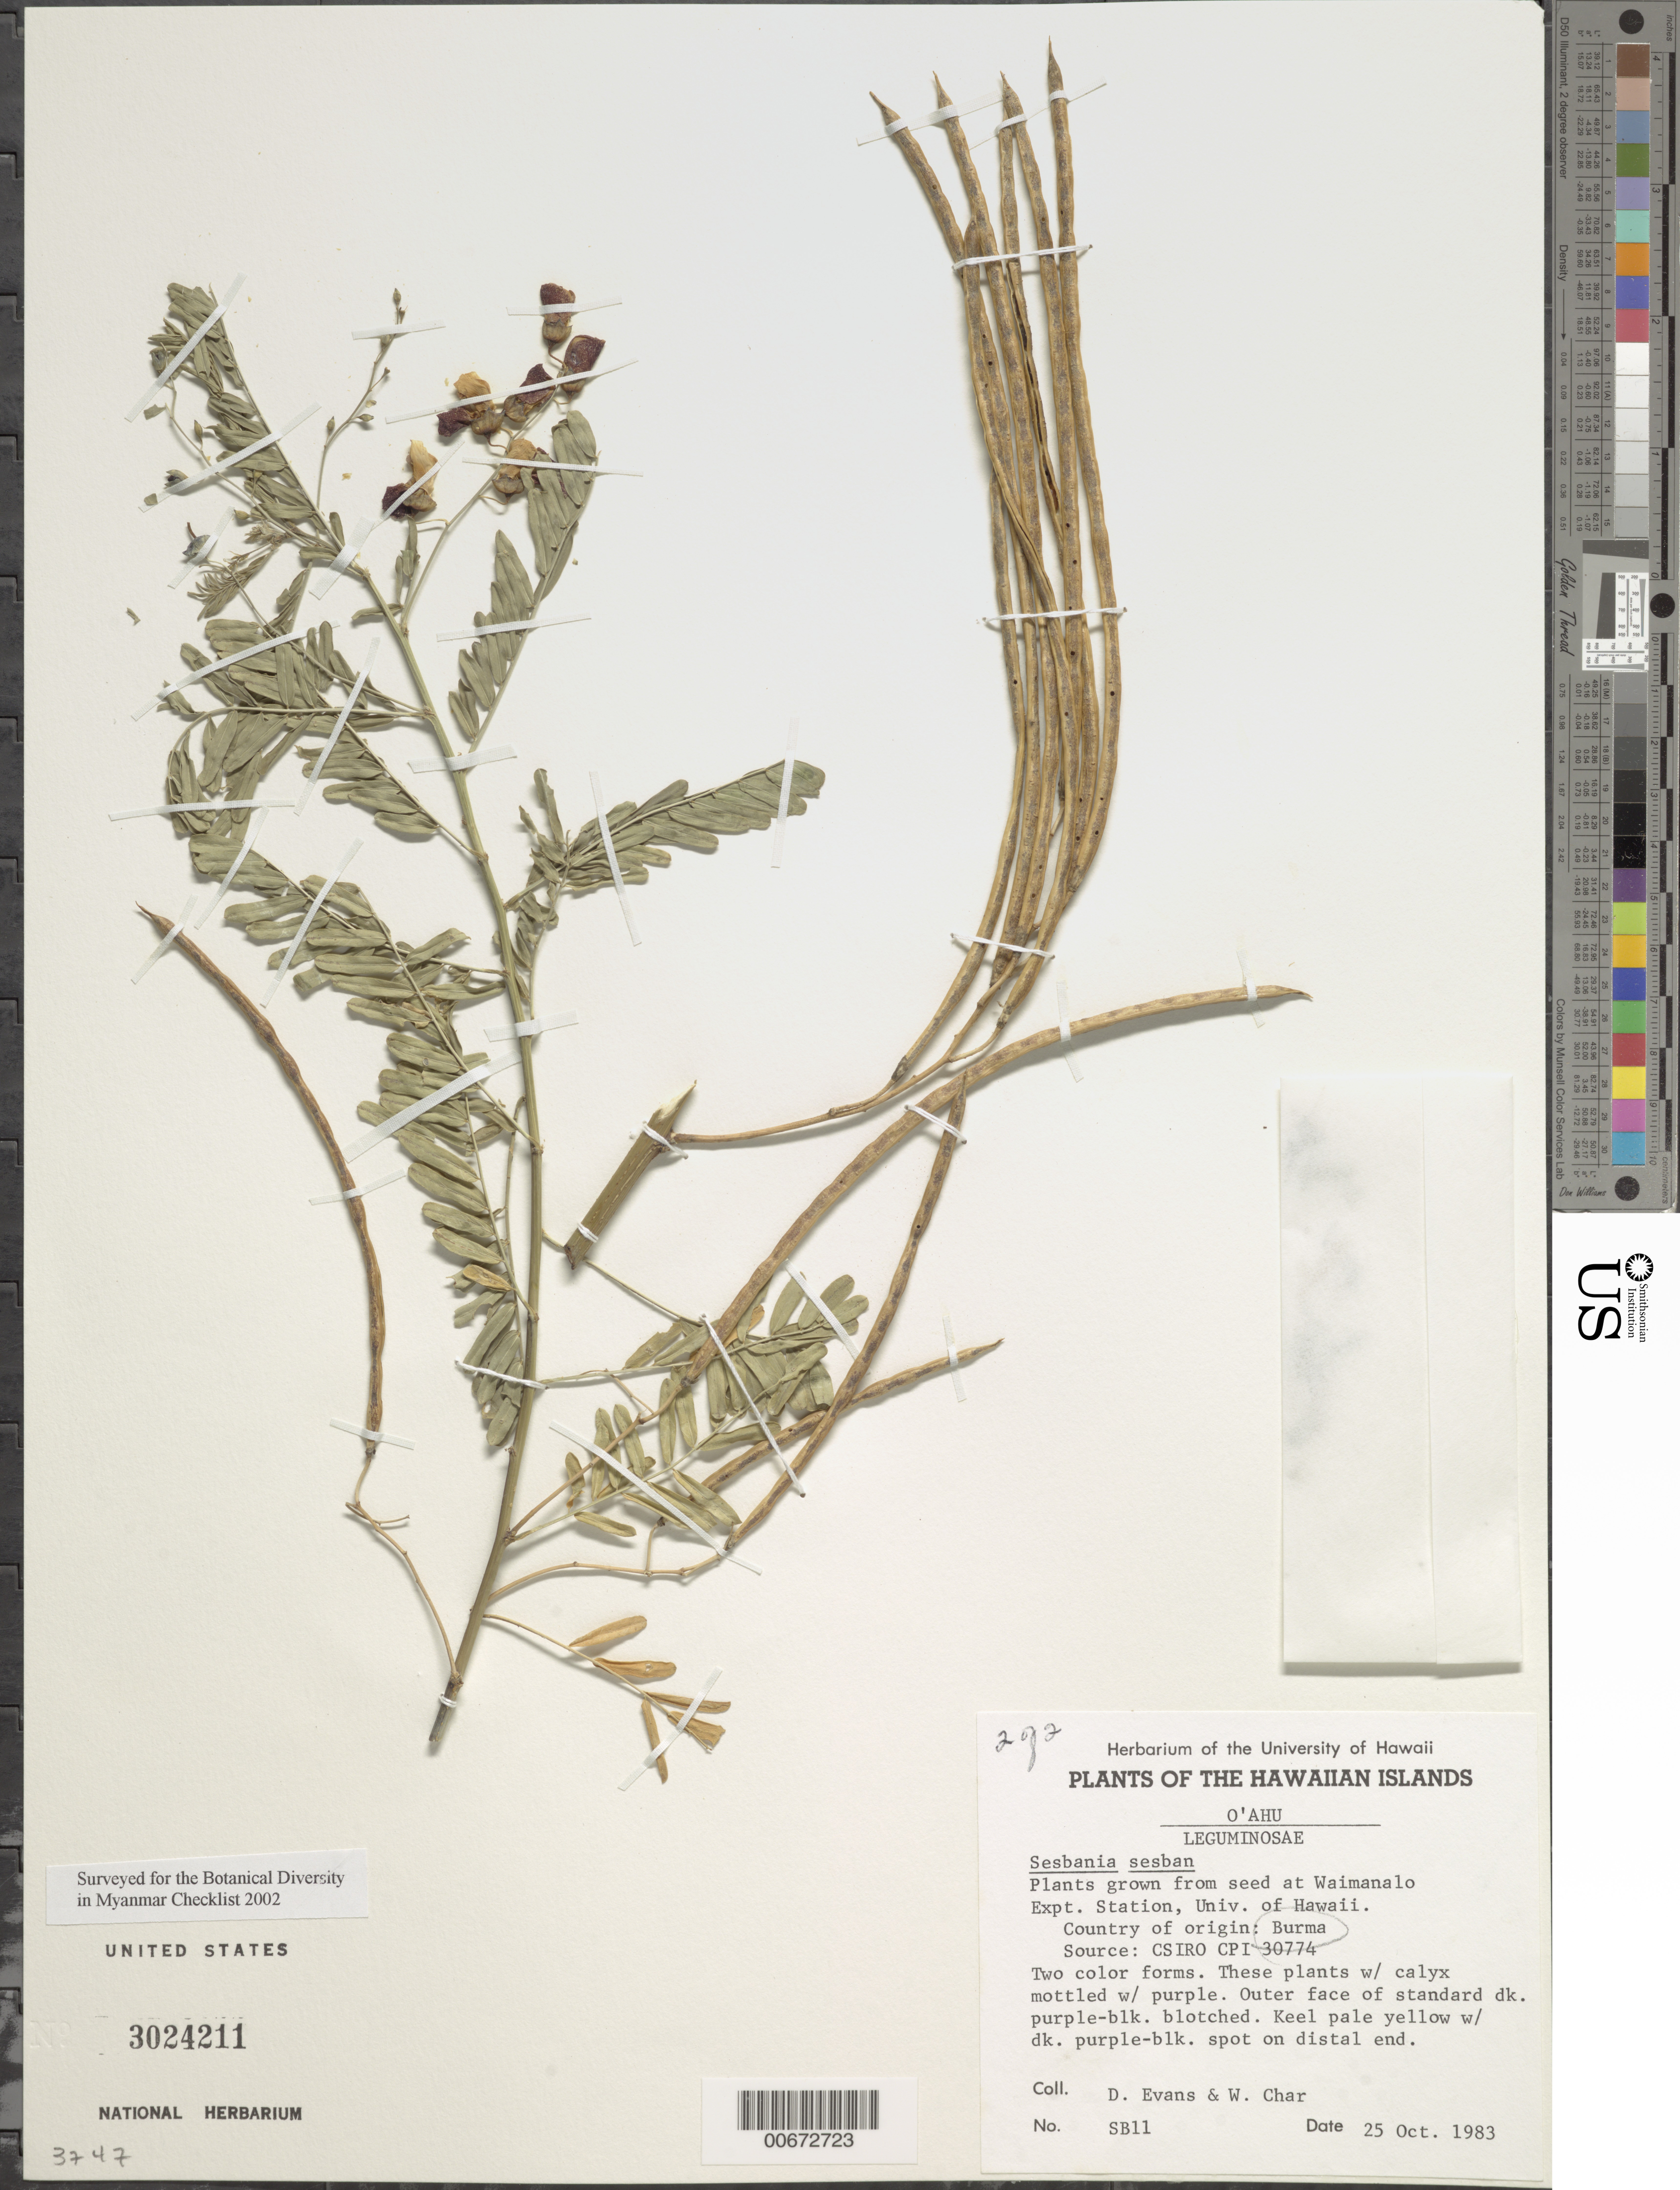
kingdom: Plantae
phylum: Tracheophyta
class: Magnoliopsida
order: Fabales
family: Fabaceae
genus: Sesbania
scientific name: Sesbania sesban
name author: (L.) Merr.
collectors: D. Evans & W. Char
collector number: SB11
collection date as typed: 25 Oct 1983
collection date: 1983-10-25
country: Myanmar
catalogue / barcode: US 3024211